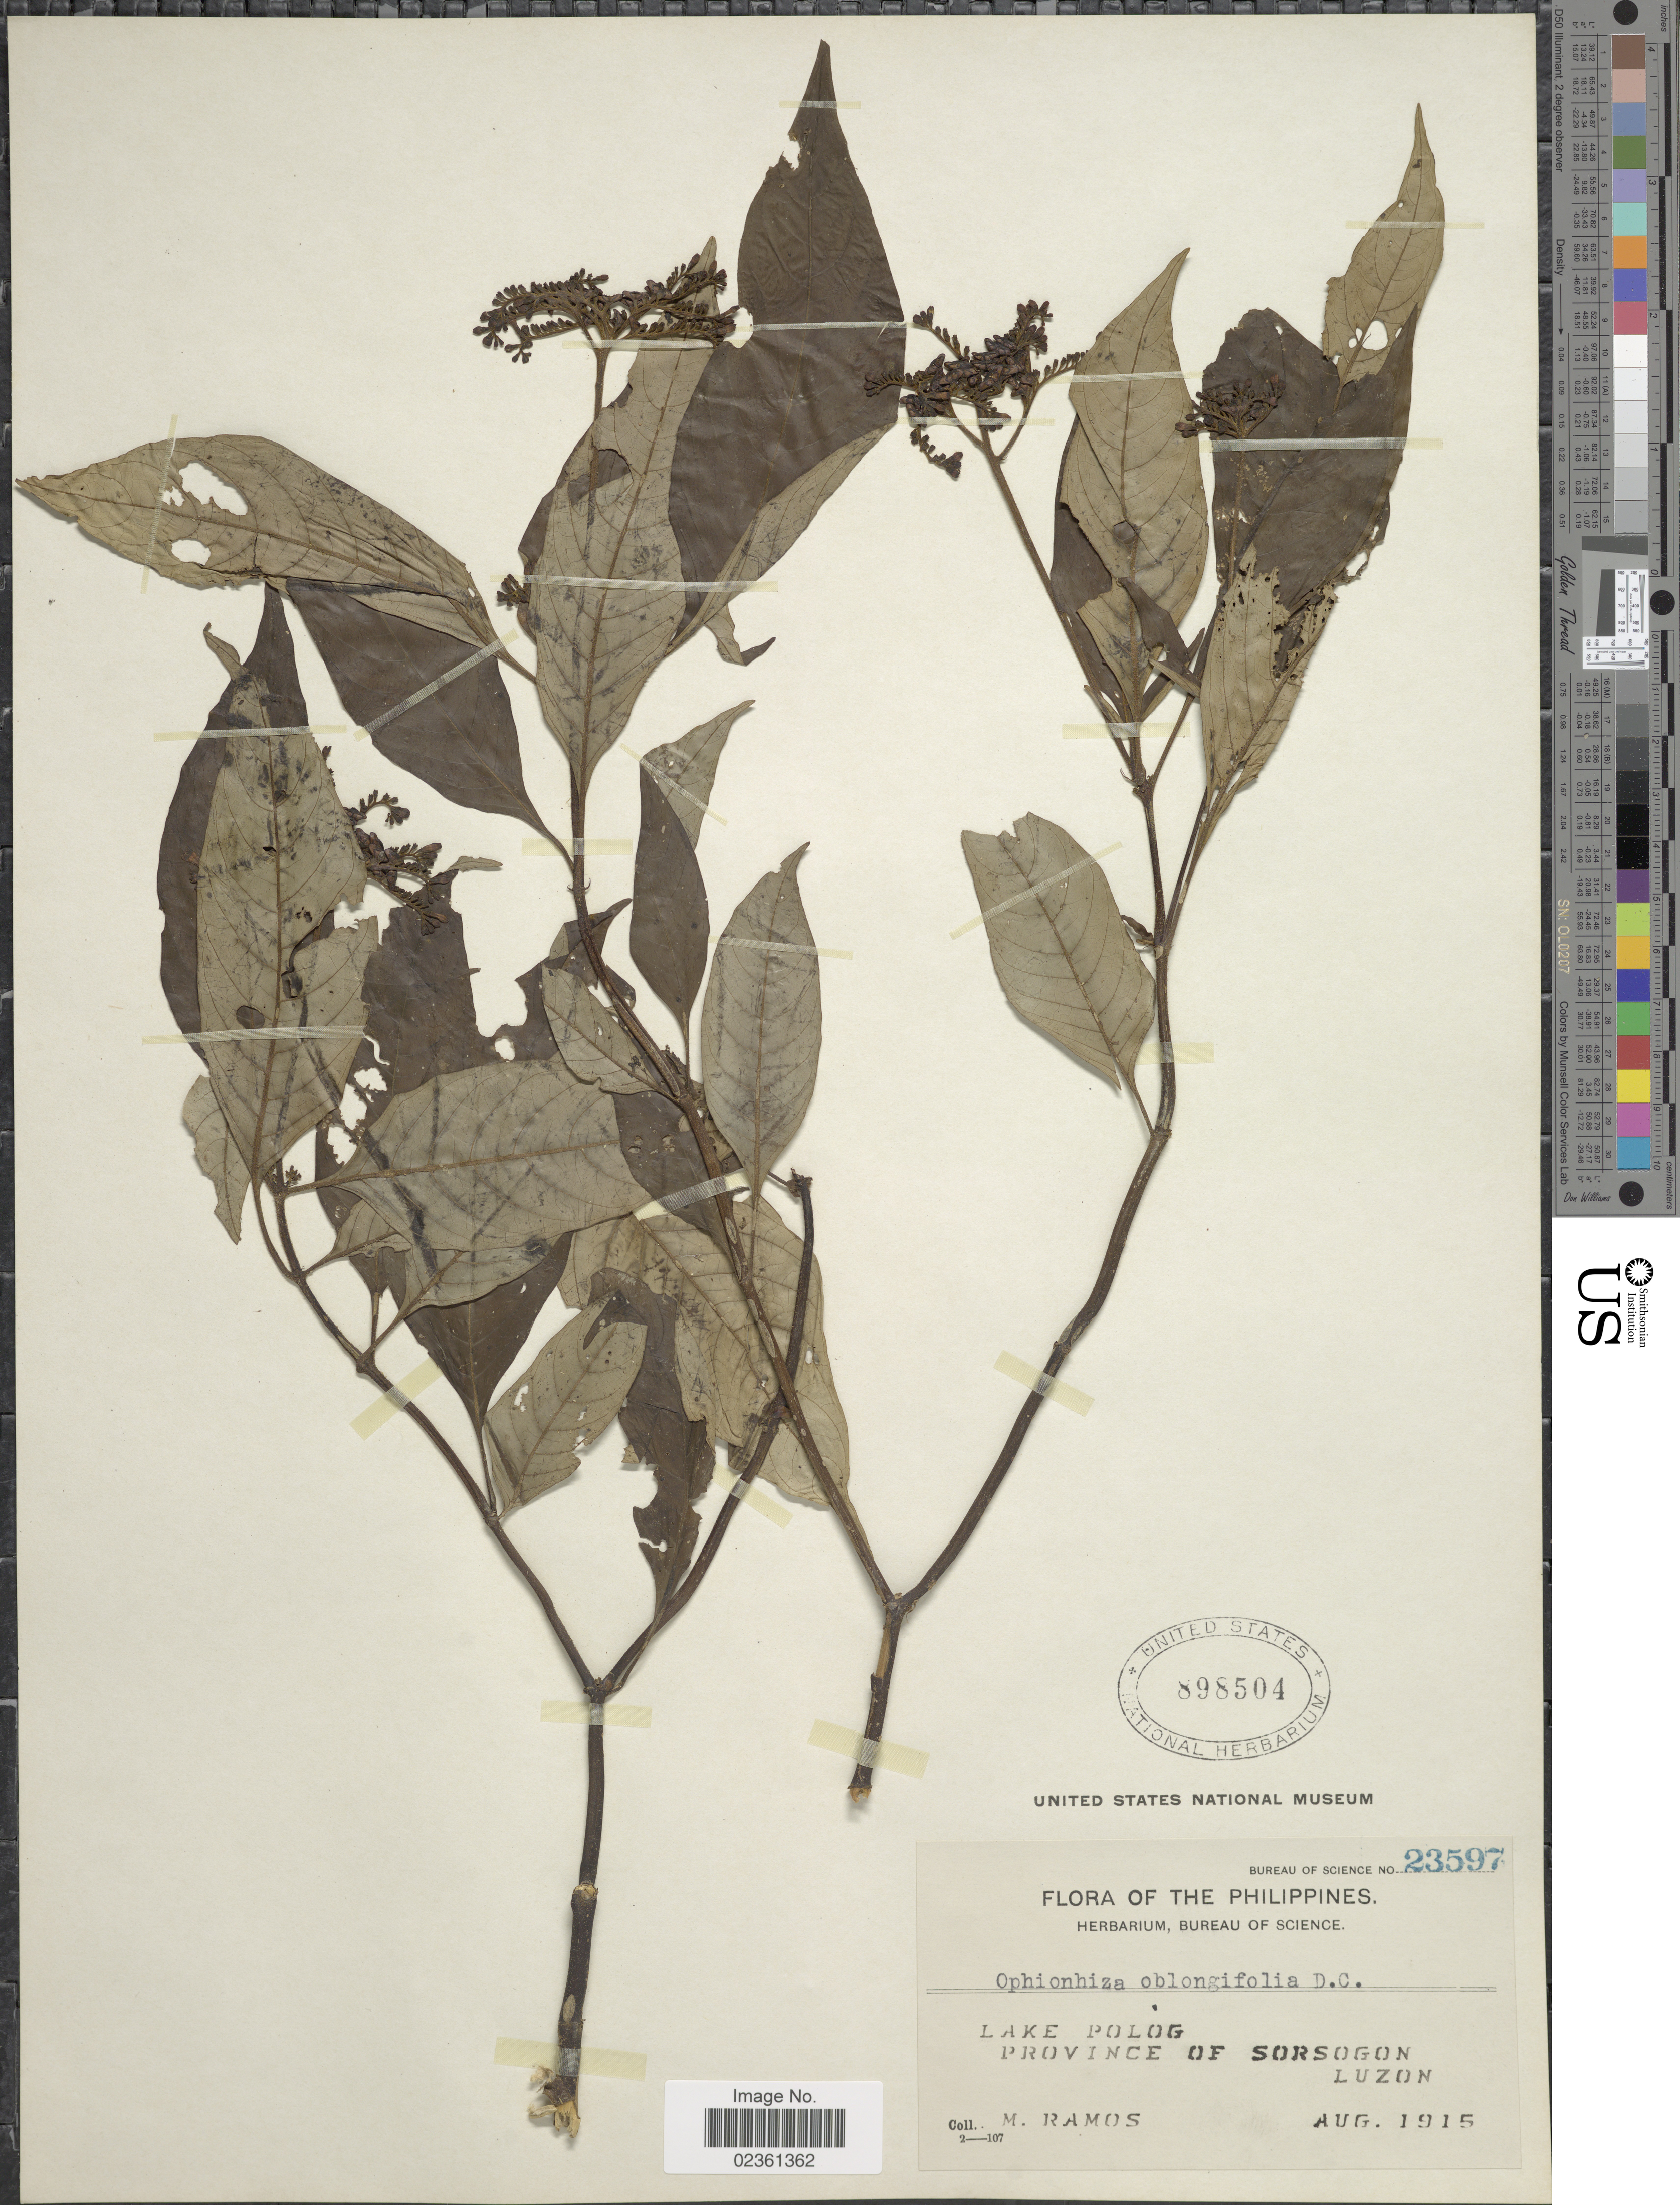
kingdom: Plantae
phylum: Tracheophyta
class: Magnoliopsida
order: Gentianales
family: Rubiaceae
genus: Ophiorrhiza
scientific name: Ophiorrhiza oblongifolia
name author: DC.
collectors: M. Ramos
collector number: Bureau of Science 23597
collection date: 1915-08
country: Philippines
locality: Lake Polog, Province of Sorsogon, Luzon.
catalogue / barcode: US 898504